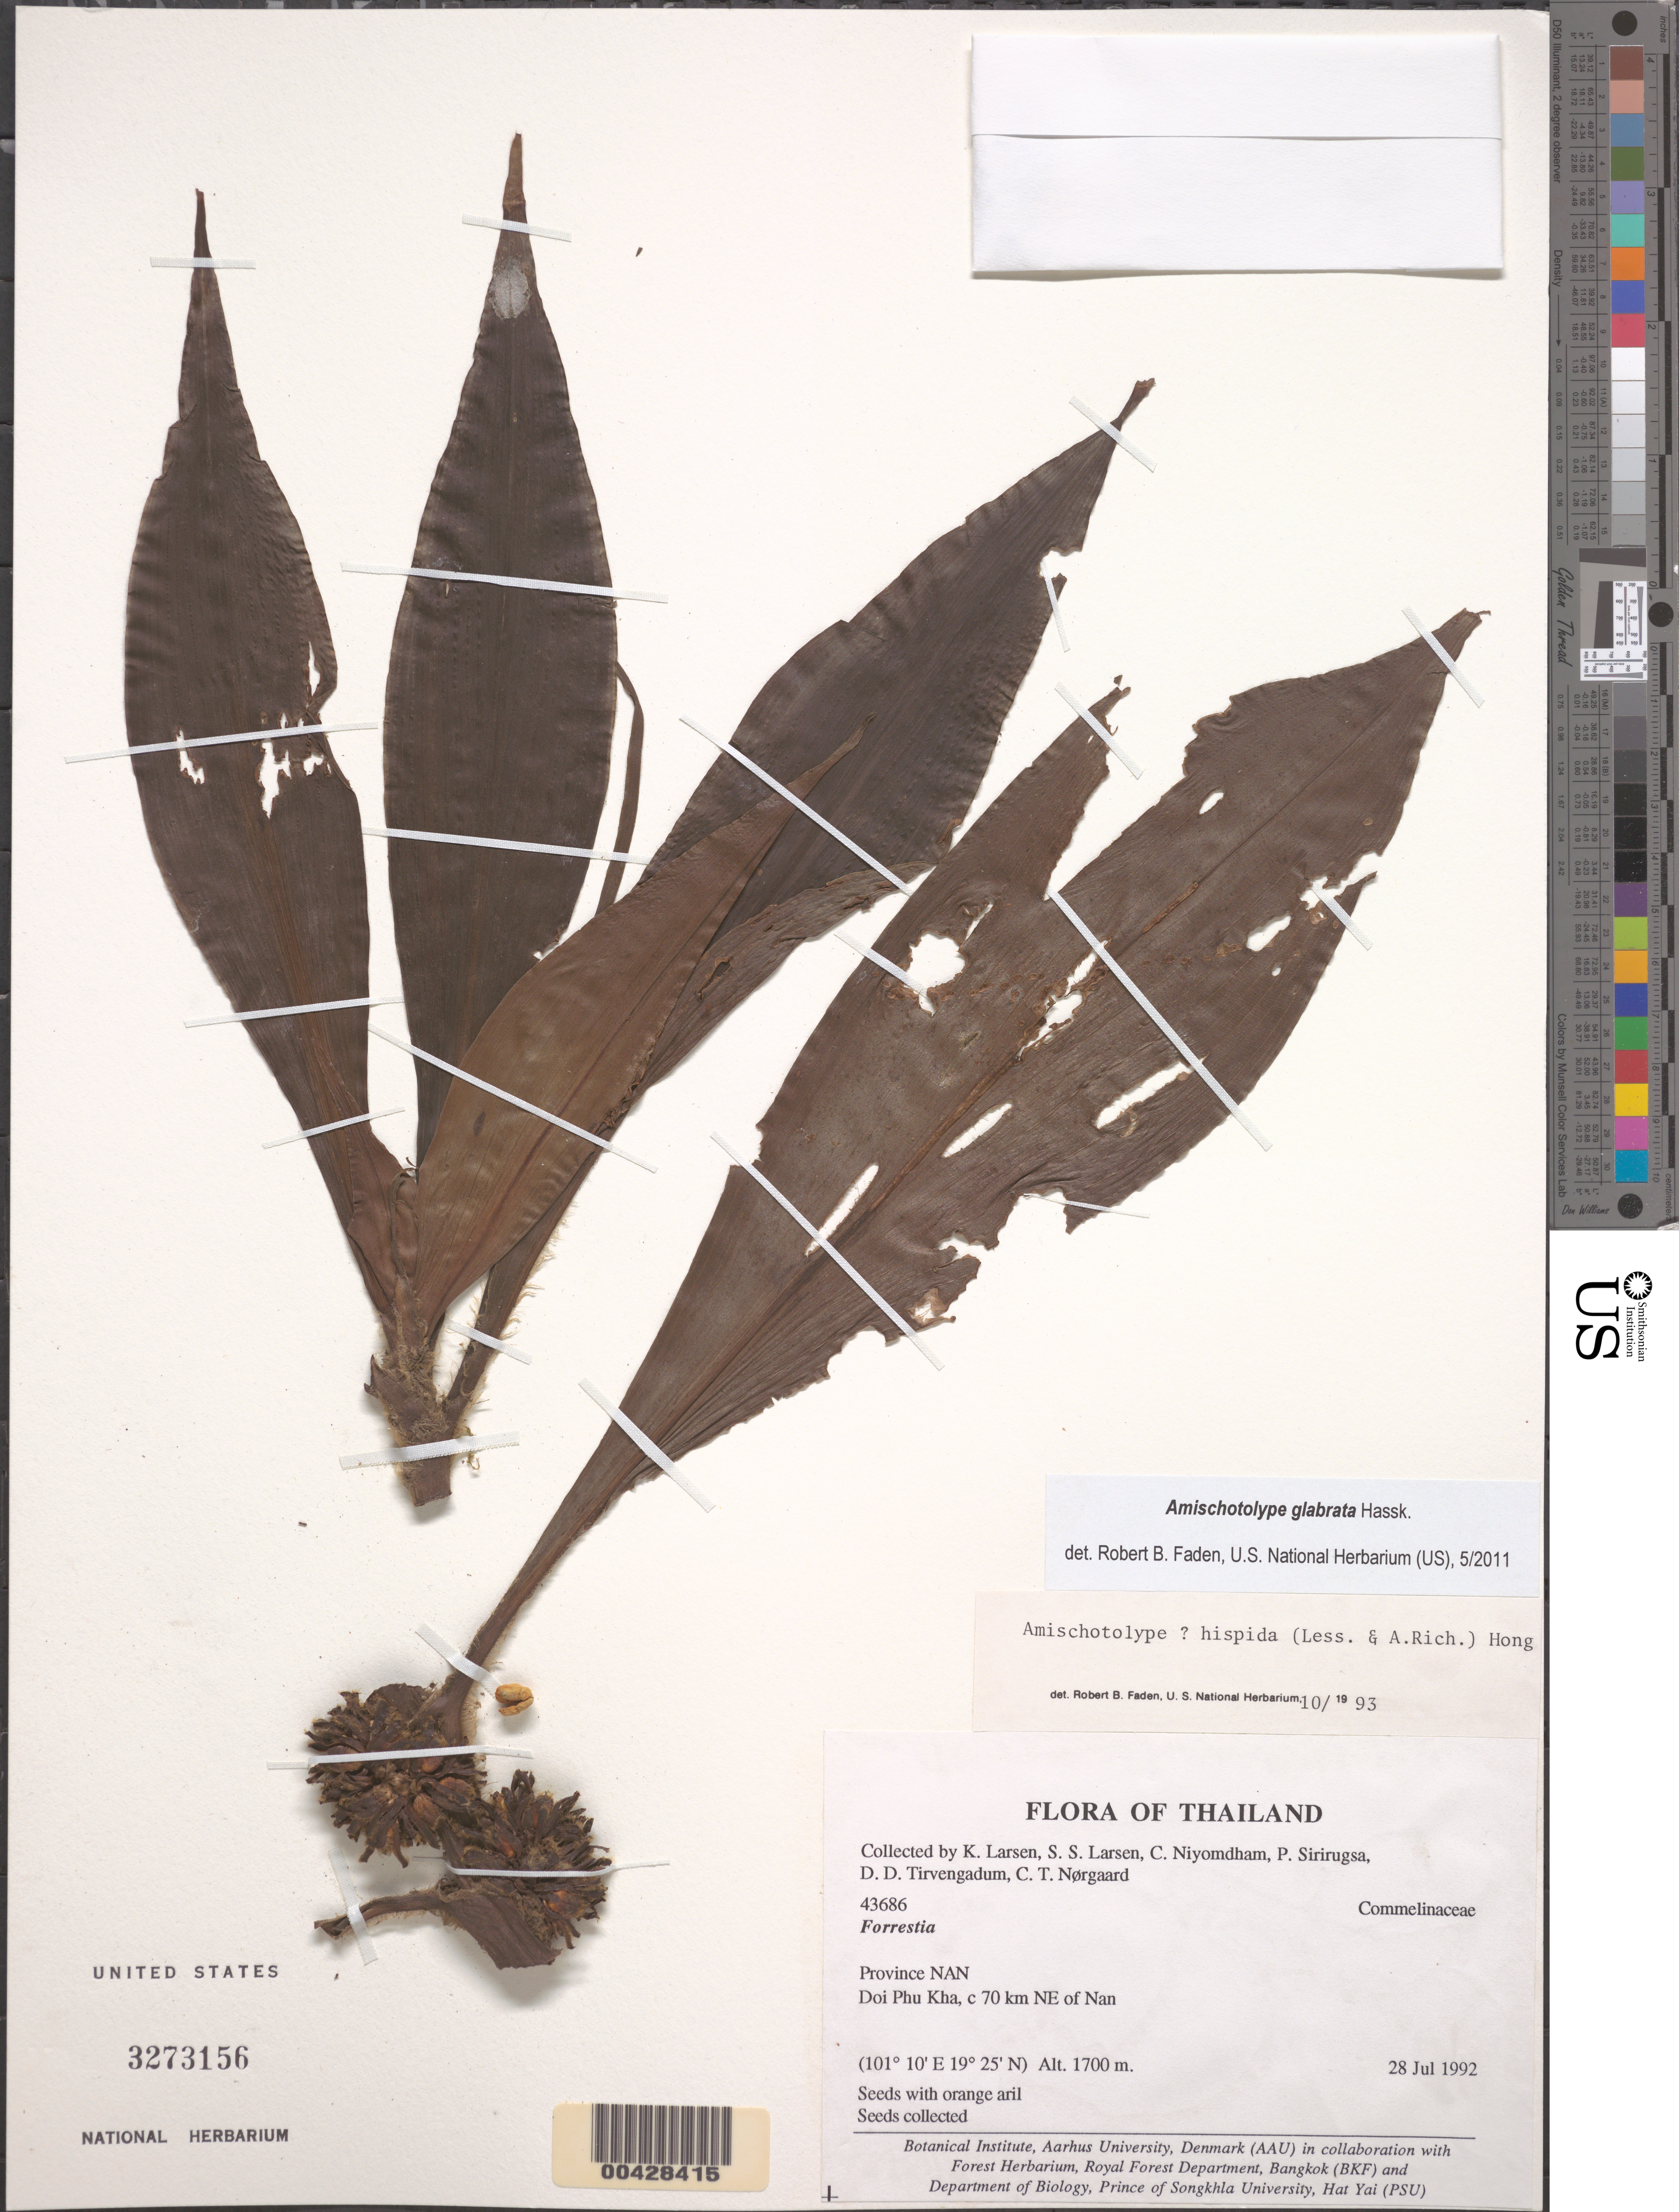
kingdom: Plantae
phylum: Tracheophyta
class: Liliopsida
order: Commelinales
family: Commelinaceae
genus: Amischotolype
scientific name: Amischotolype glabrata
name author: Hassk.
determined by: Faden, Robert B., (US), Smithsonian Institution - National Museum of Natural History (UNITED STATES)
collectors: K. Larsen, S. Larsen, C. Niyomdham, P. Sirirugsa, D. Tivengadum & C. Norgaard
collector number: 43686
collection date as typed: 28 Jul 1992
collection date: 1992-07-28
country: Thailand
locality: Nan, doi phu kha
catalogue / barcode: US 3273156